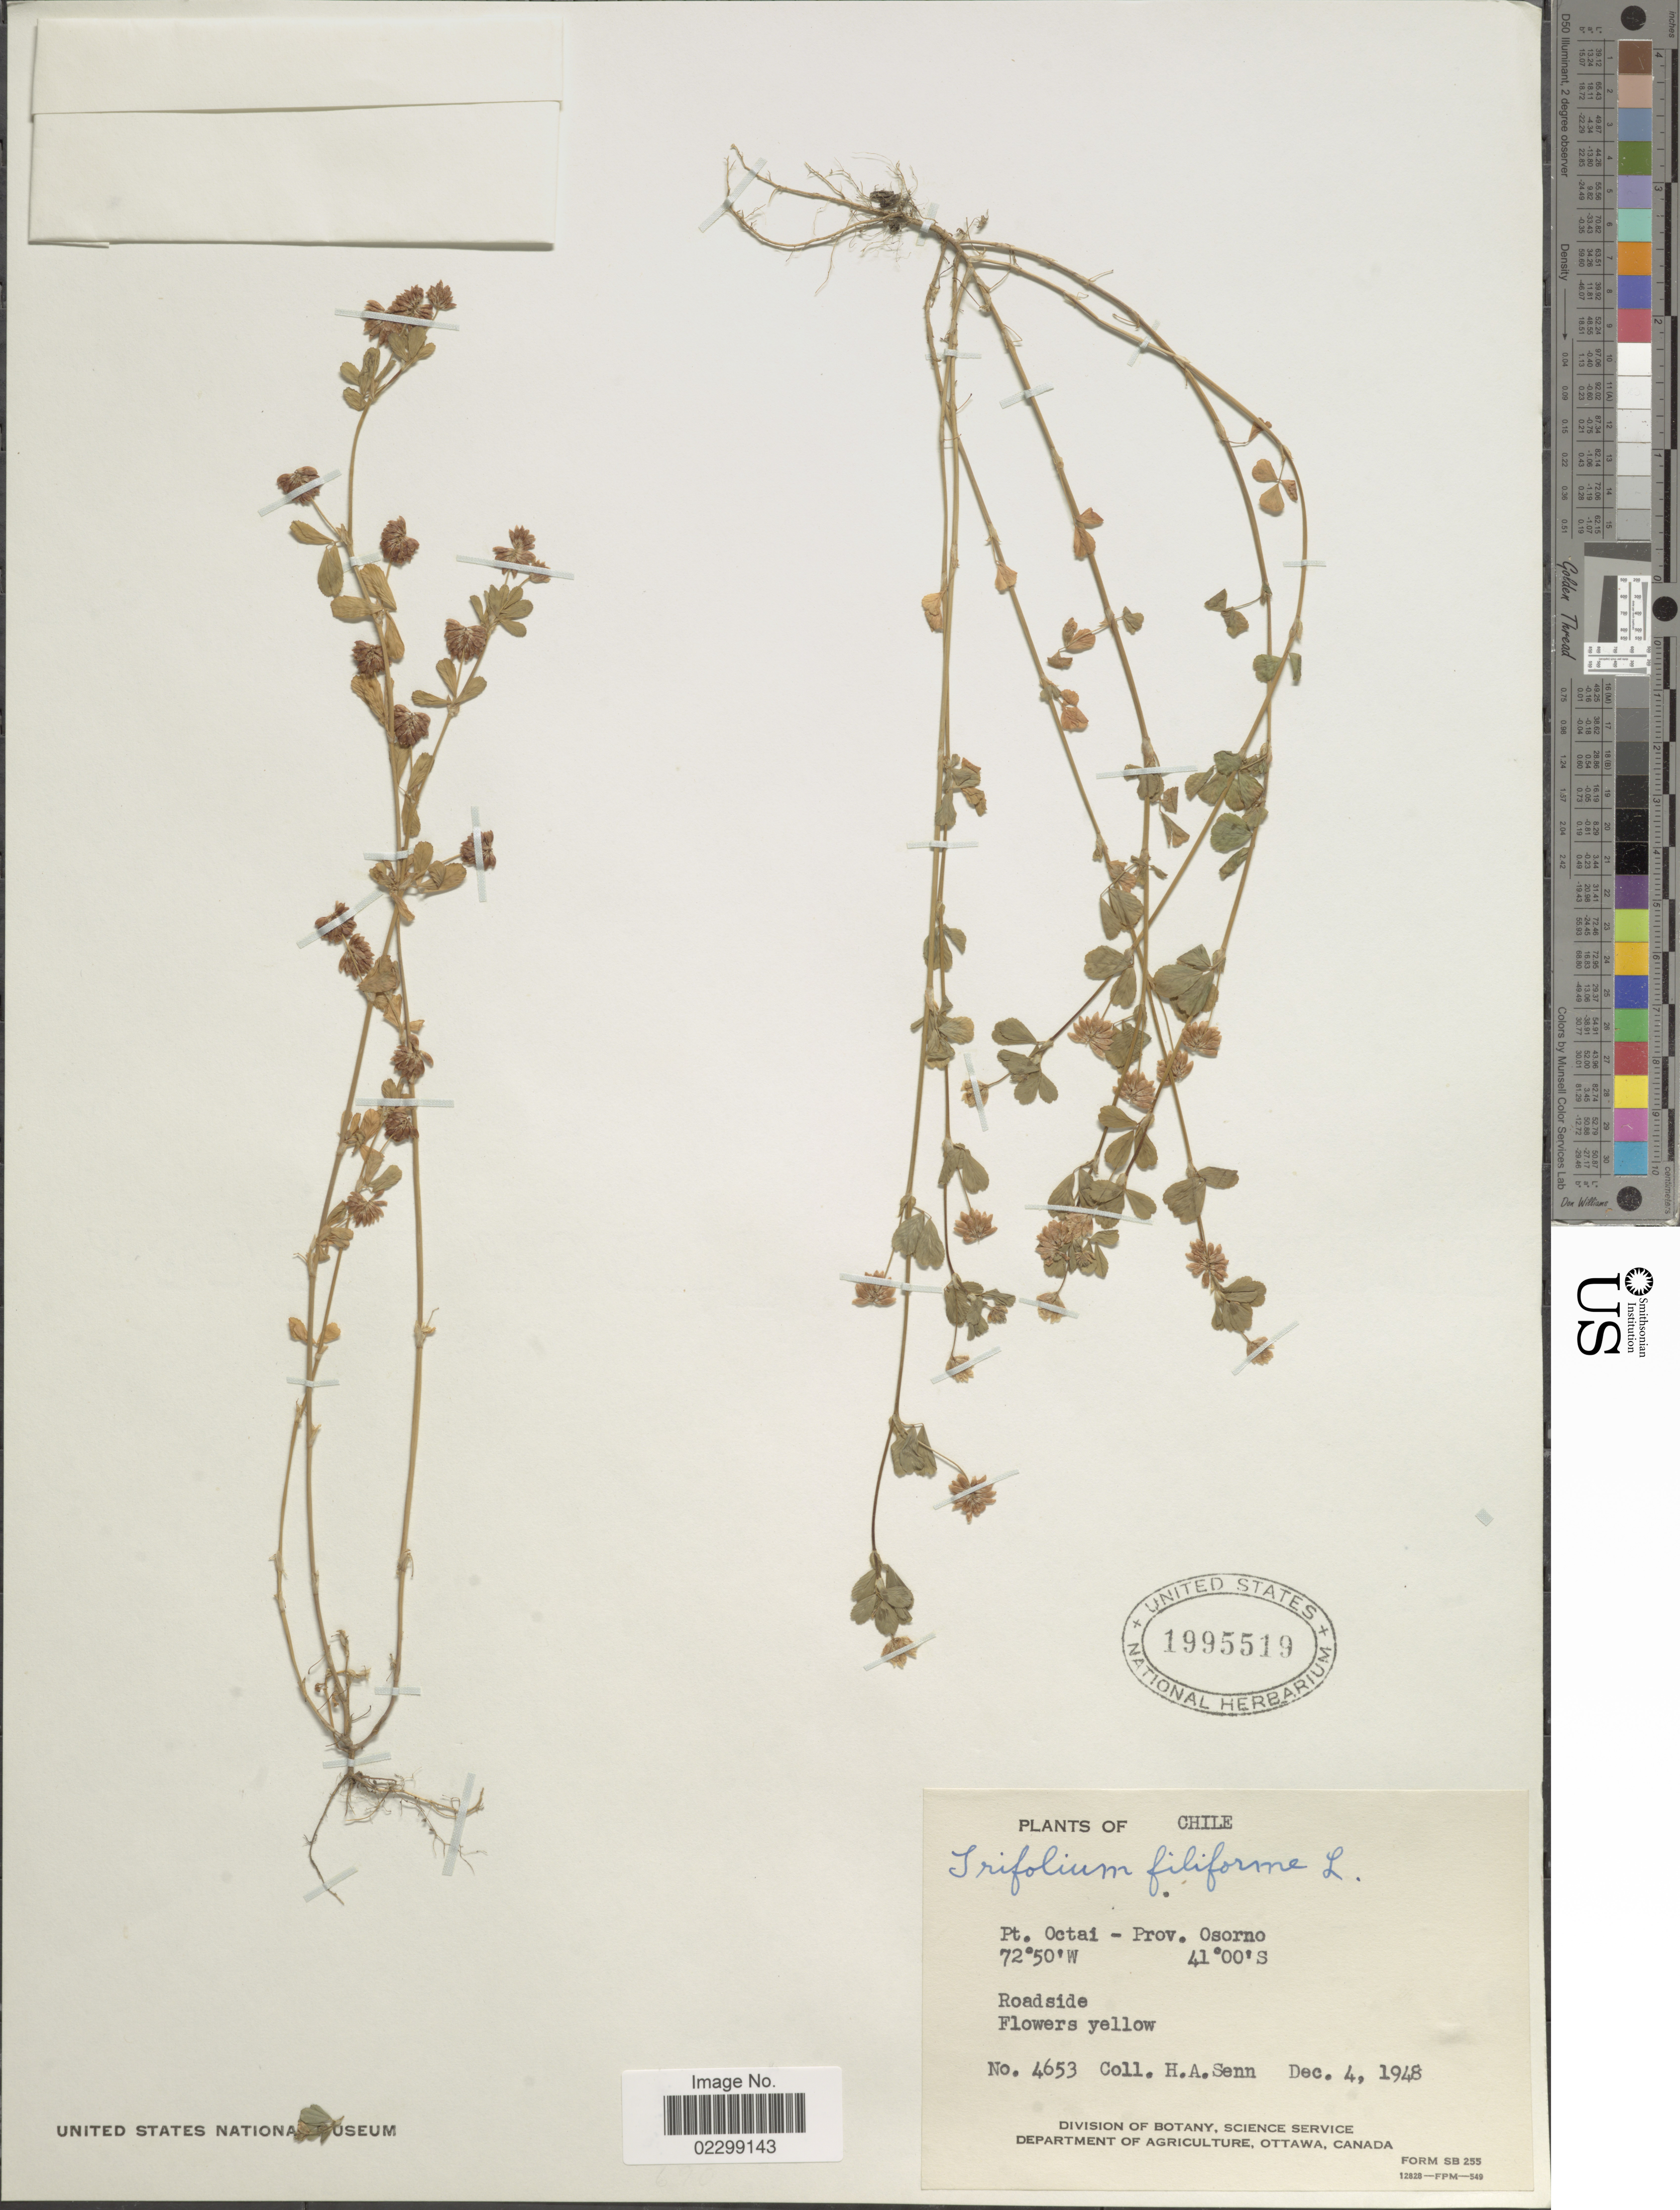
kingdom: Plantae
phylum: Tracheophyta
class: Magnoliopsida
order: Fabales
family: Fabaceae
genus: Trifolium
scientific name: Trifolium dubium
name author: Sibth.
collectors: H. Senn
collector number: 4653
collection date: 1948-12-04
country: Chile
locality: Pt. Octai - Prov. Osorno, roadside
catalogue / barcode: US 1995519